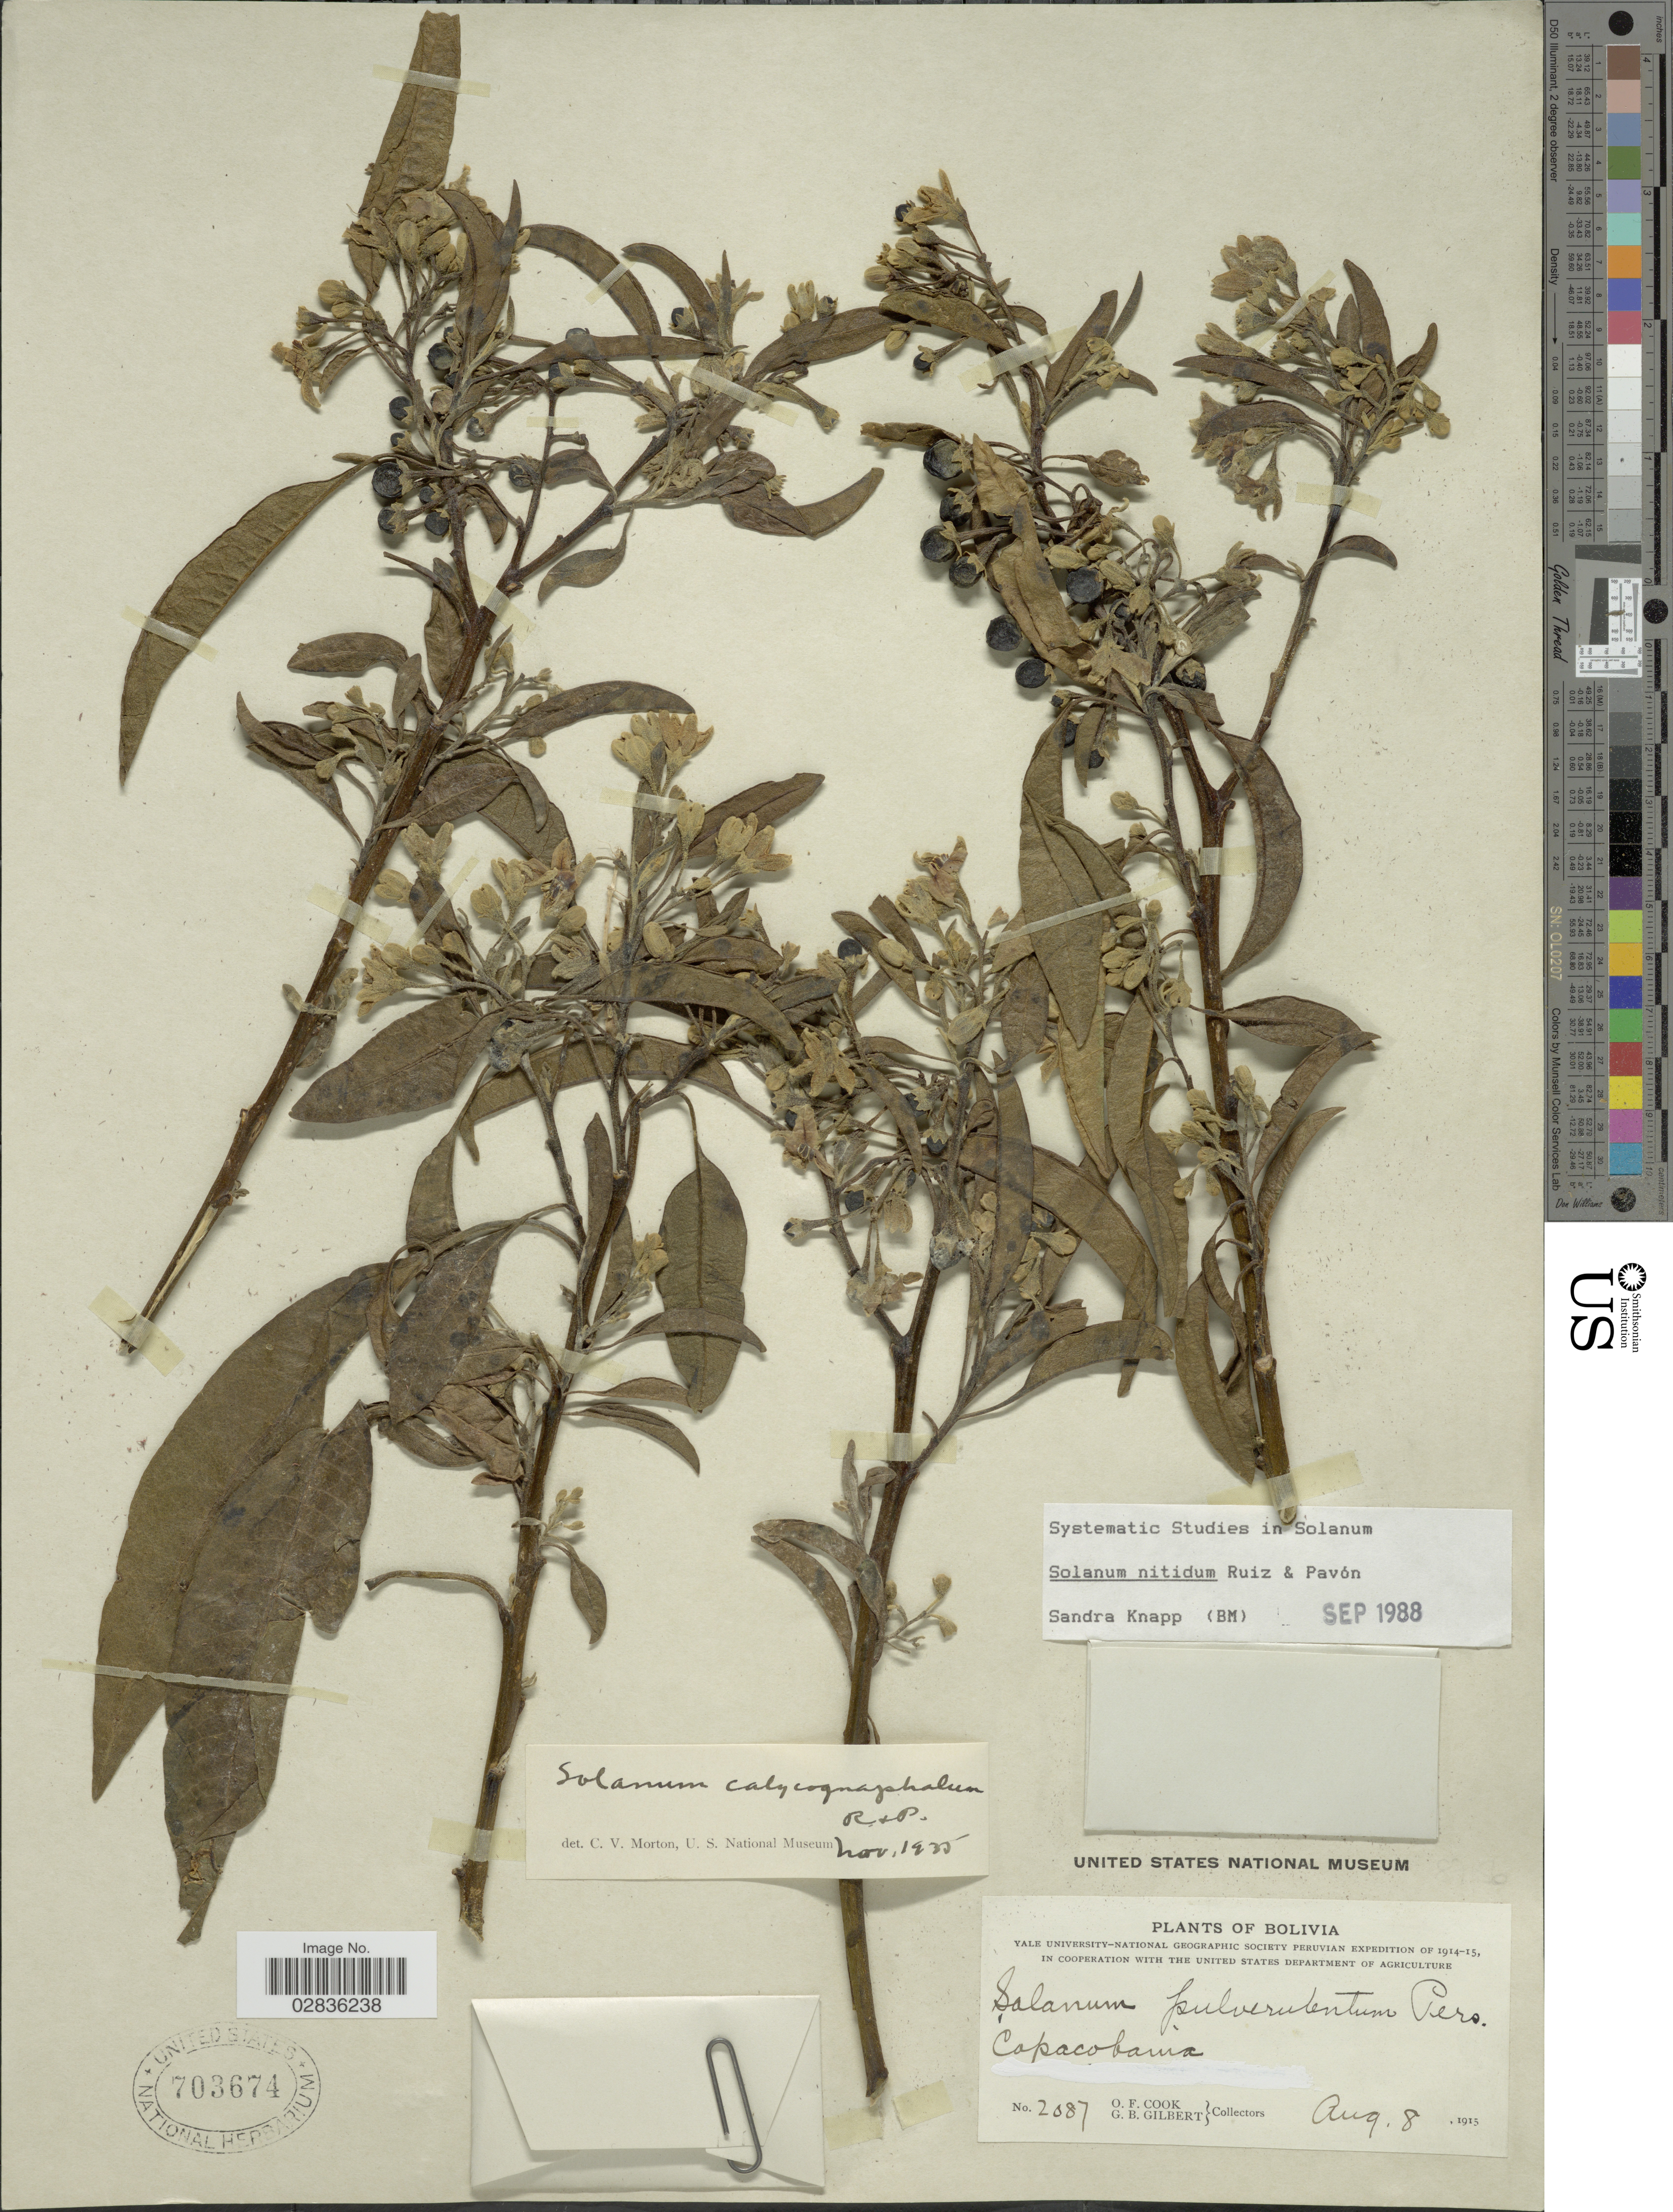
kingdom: Plantae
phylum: Tracheophyta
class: Magnoliopsida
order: Solanales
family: Solanaceae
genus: Solanum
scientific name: Solanum nitidum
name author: Ruiz & Pav.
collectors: O. F. Cook & G. B. Gilbert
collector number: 2087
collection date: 1915-08-08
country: Bolivia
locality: Capacobania.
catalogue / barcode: US 703674